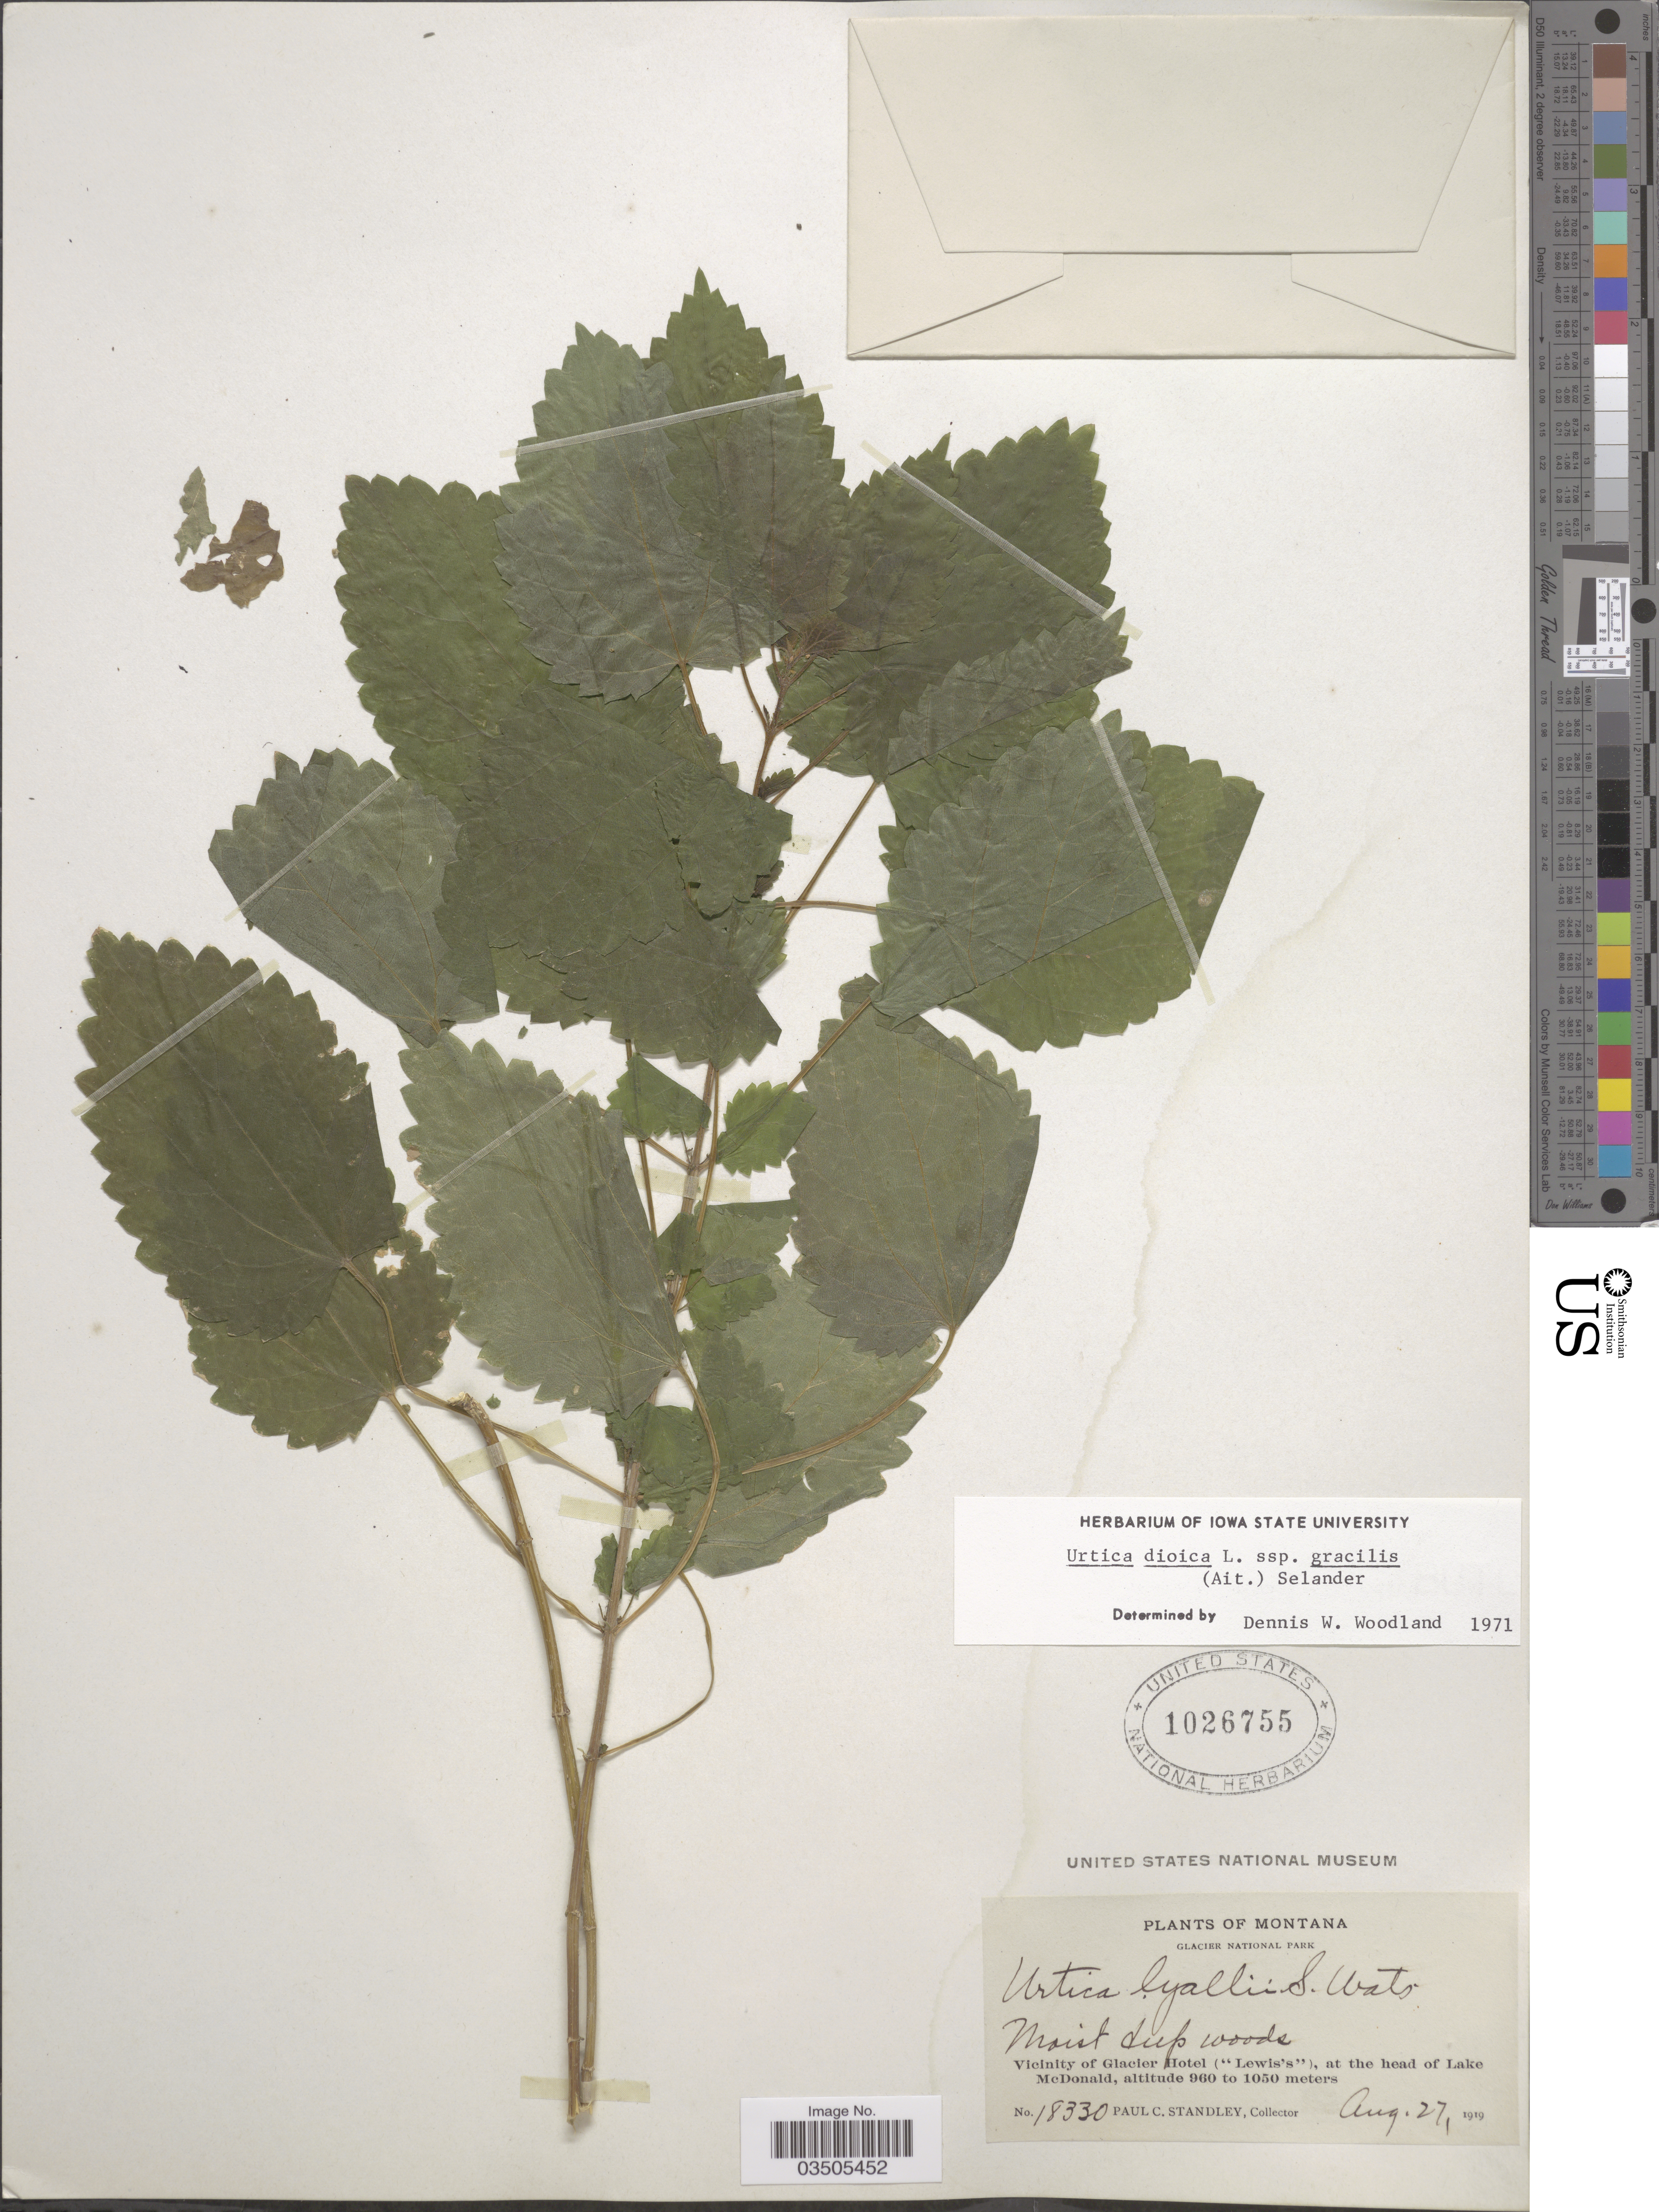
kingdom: Plantae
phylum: Tracheophyta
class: Magnoliopsida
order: Rosales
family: Urticaceae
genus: Urtica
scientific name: Urtica dioica subsp. gracilis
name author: L.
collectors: P. C. Standley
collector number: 18330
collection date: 1919-08-27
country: United States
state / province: Montana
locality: Glacier National Park. Vicinity of Glacier Hotel ('Lewis's'), at the head of Lake McDonald.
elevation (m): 960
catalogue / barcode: US 1026755